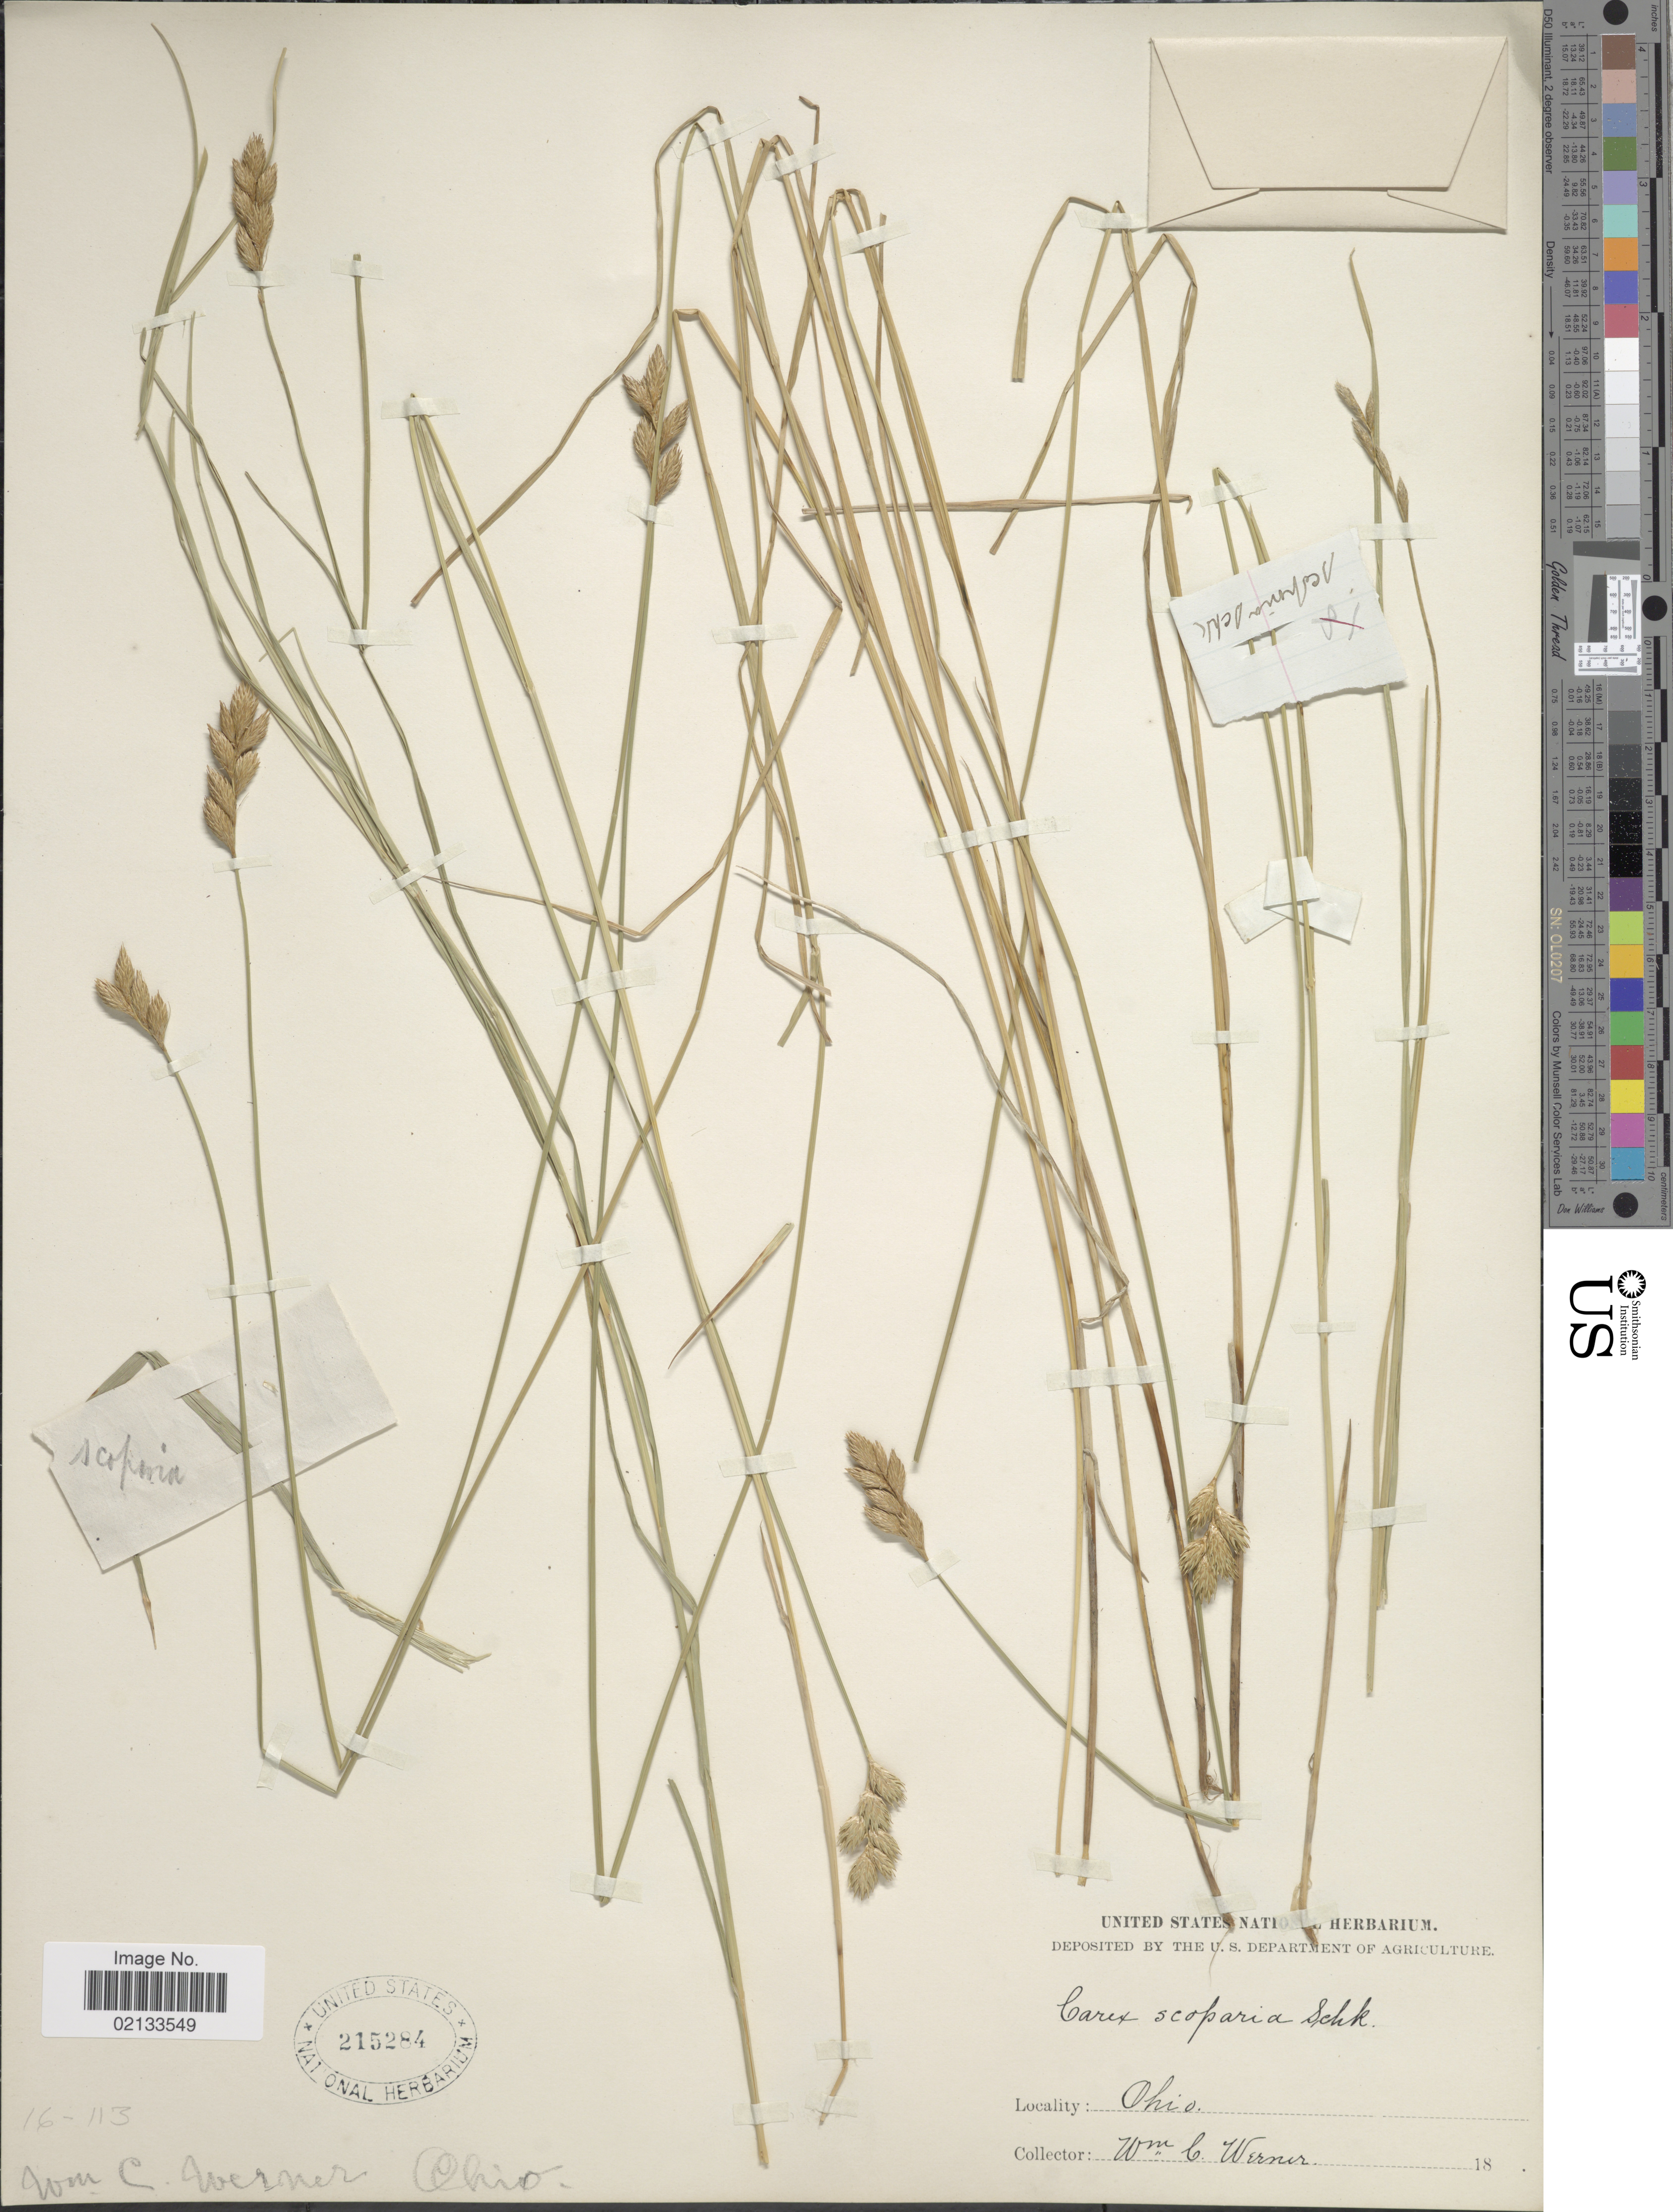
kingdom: Plantae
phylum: Tracheophyta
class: Liliopsida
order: Poales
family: Cyperaceae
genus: Carex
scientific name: Carex scoparia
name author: Schkuhr ex Willd.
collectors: W. Werner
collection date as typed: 18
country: United States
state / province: Ohio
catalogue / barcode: US 215284